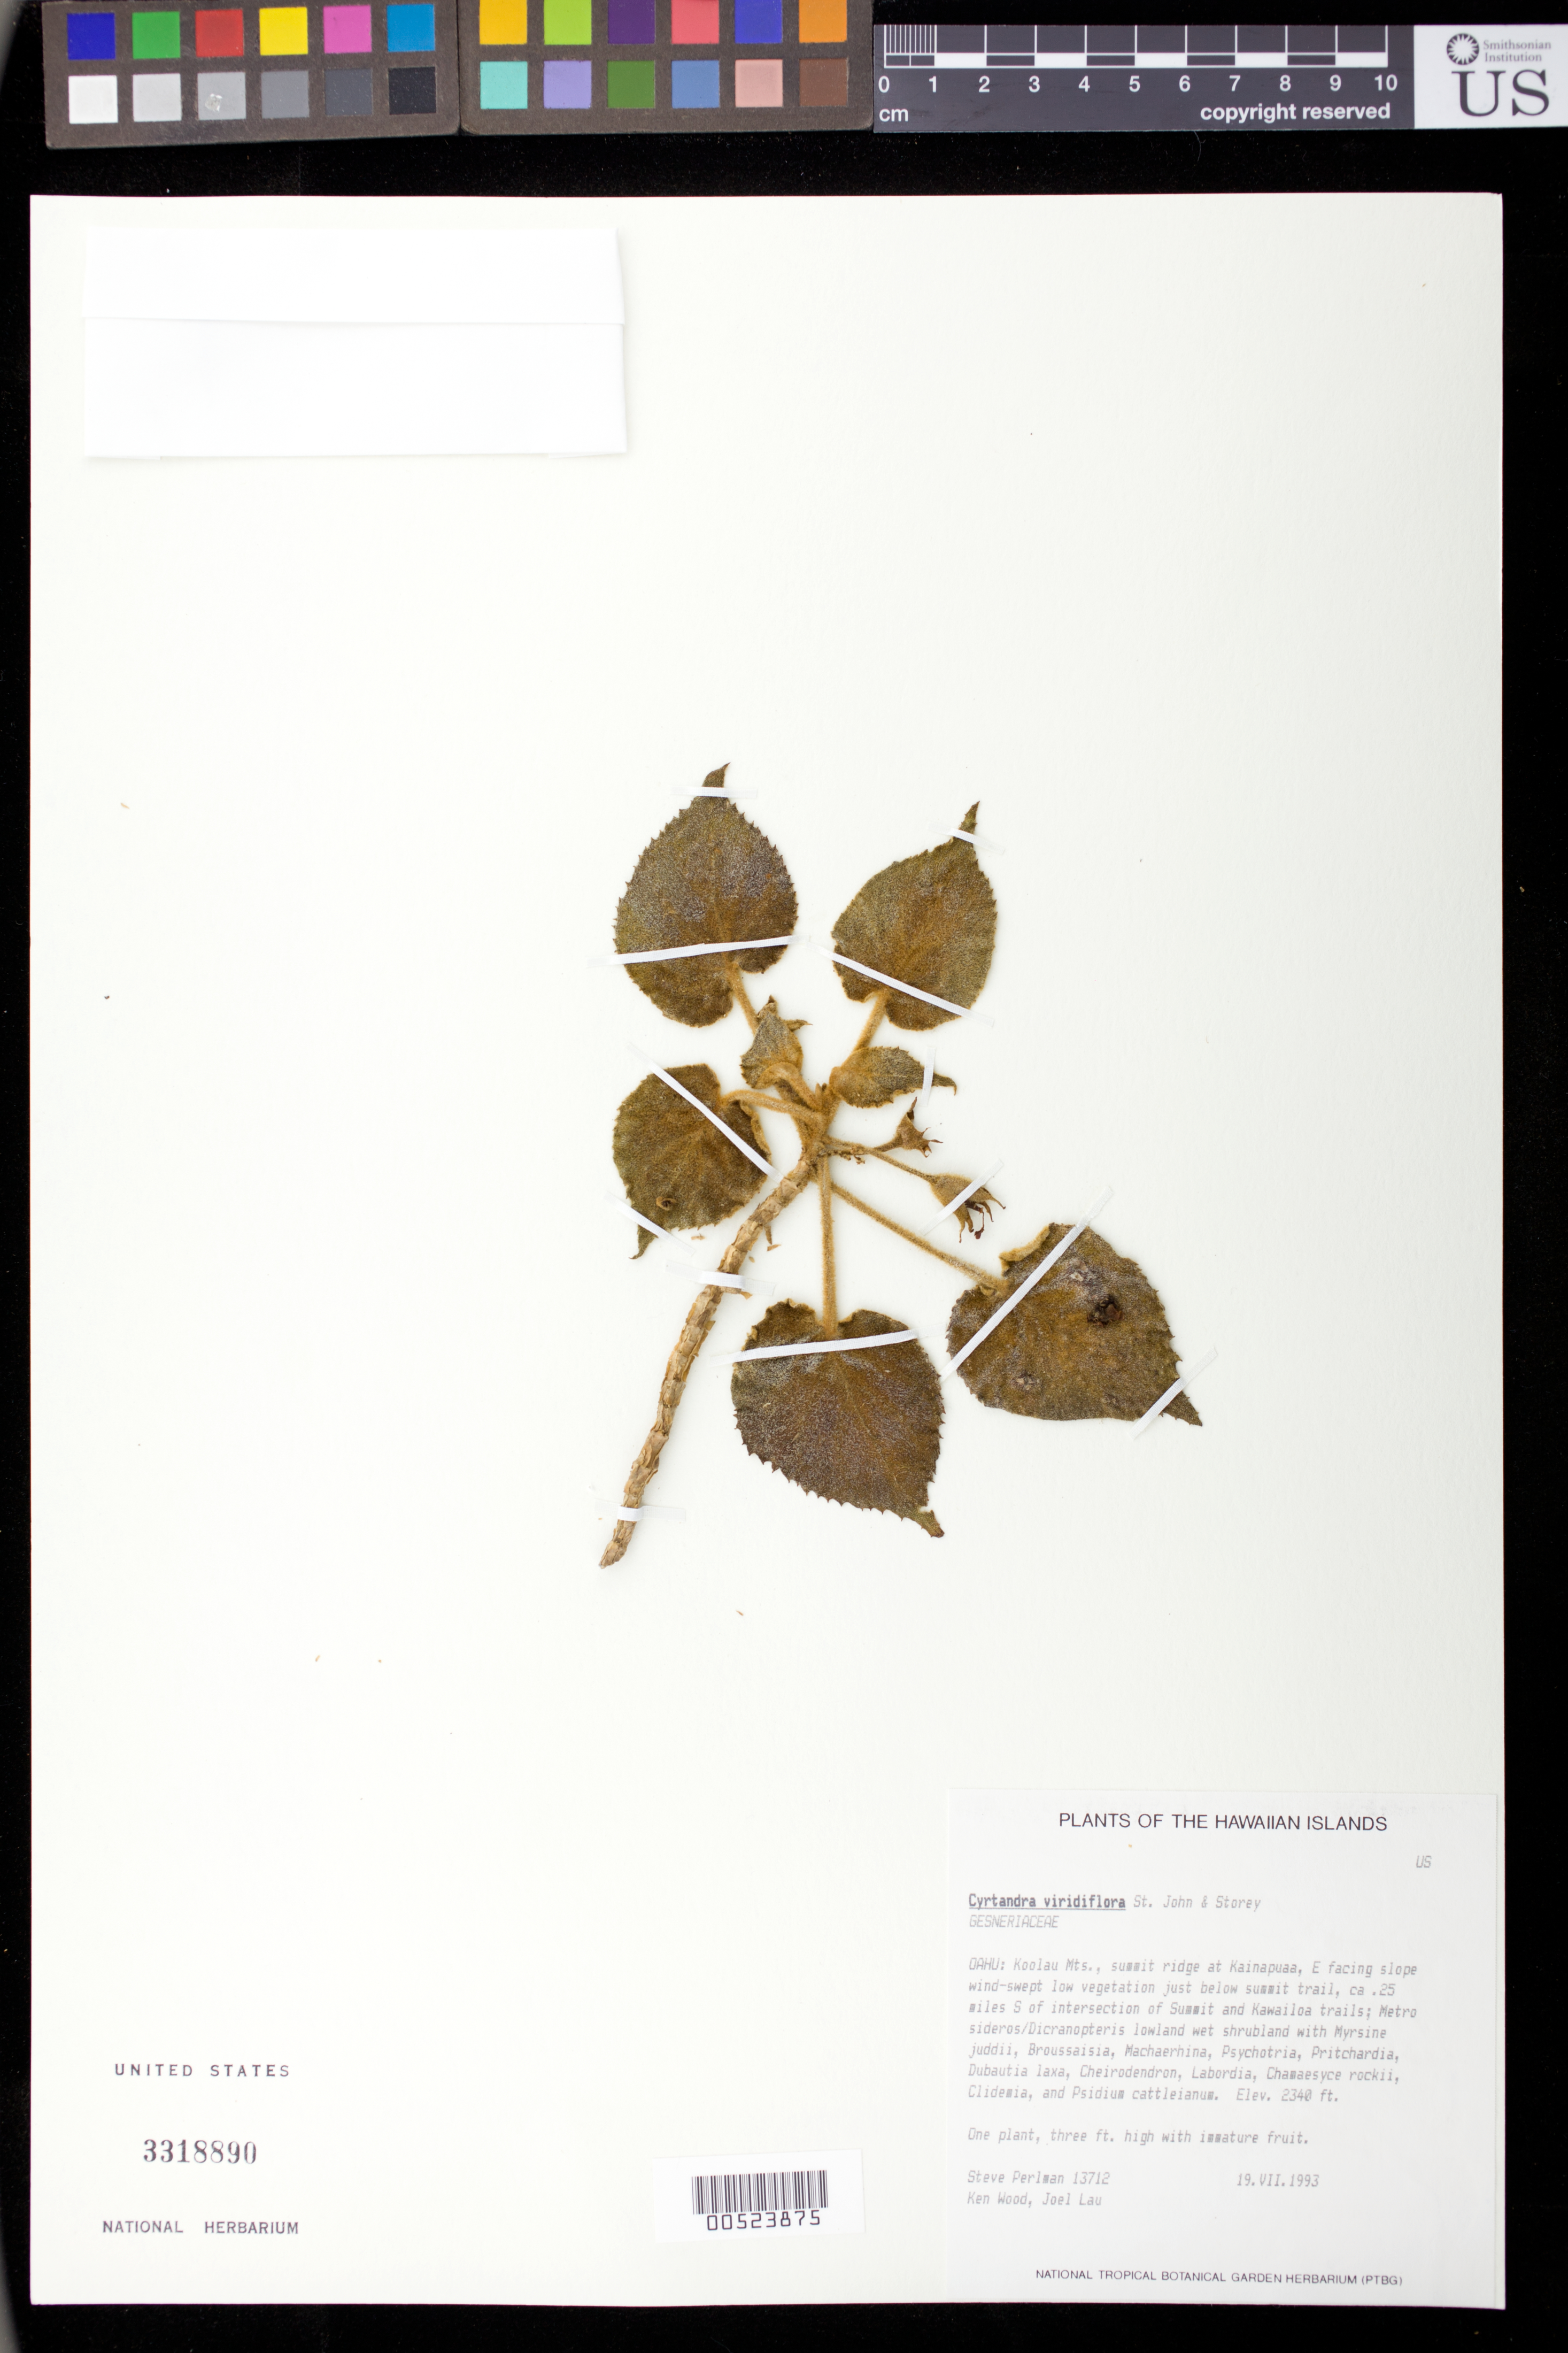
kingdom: Plantae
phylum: Tracheophyta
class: Magnoliopsida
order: Lamiales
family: Gesneriaceae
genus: Cyrtandra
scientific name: Cyrtandra viridiflora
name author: H. St. John & Storey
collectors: S. P. Perlman, K. Wood & J. Lau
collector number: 13712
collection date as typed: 19 Jul 1993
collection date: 1993-07-19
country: United States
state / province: Hawaii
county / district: Honolulu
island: Oahu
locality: Koolau Mts, summit ridge at Kainapuaa, E facing slope, just below summit trail, ca 0.25 mi S of jct of Summit & Kawailoa trails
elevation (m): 713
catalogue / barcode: US 3318890